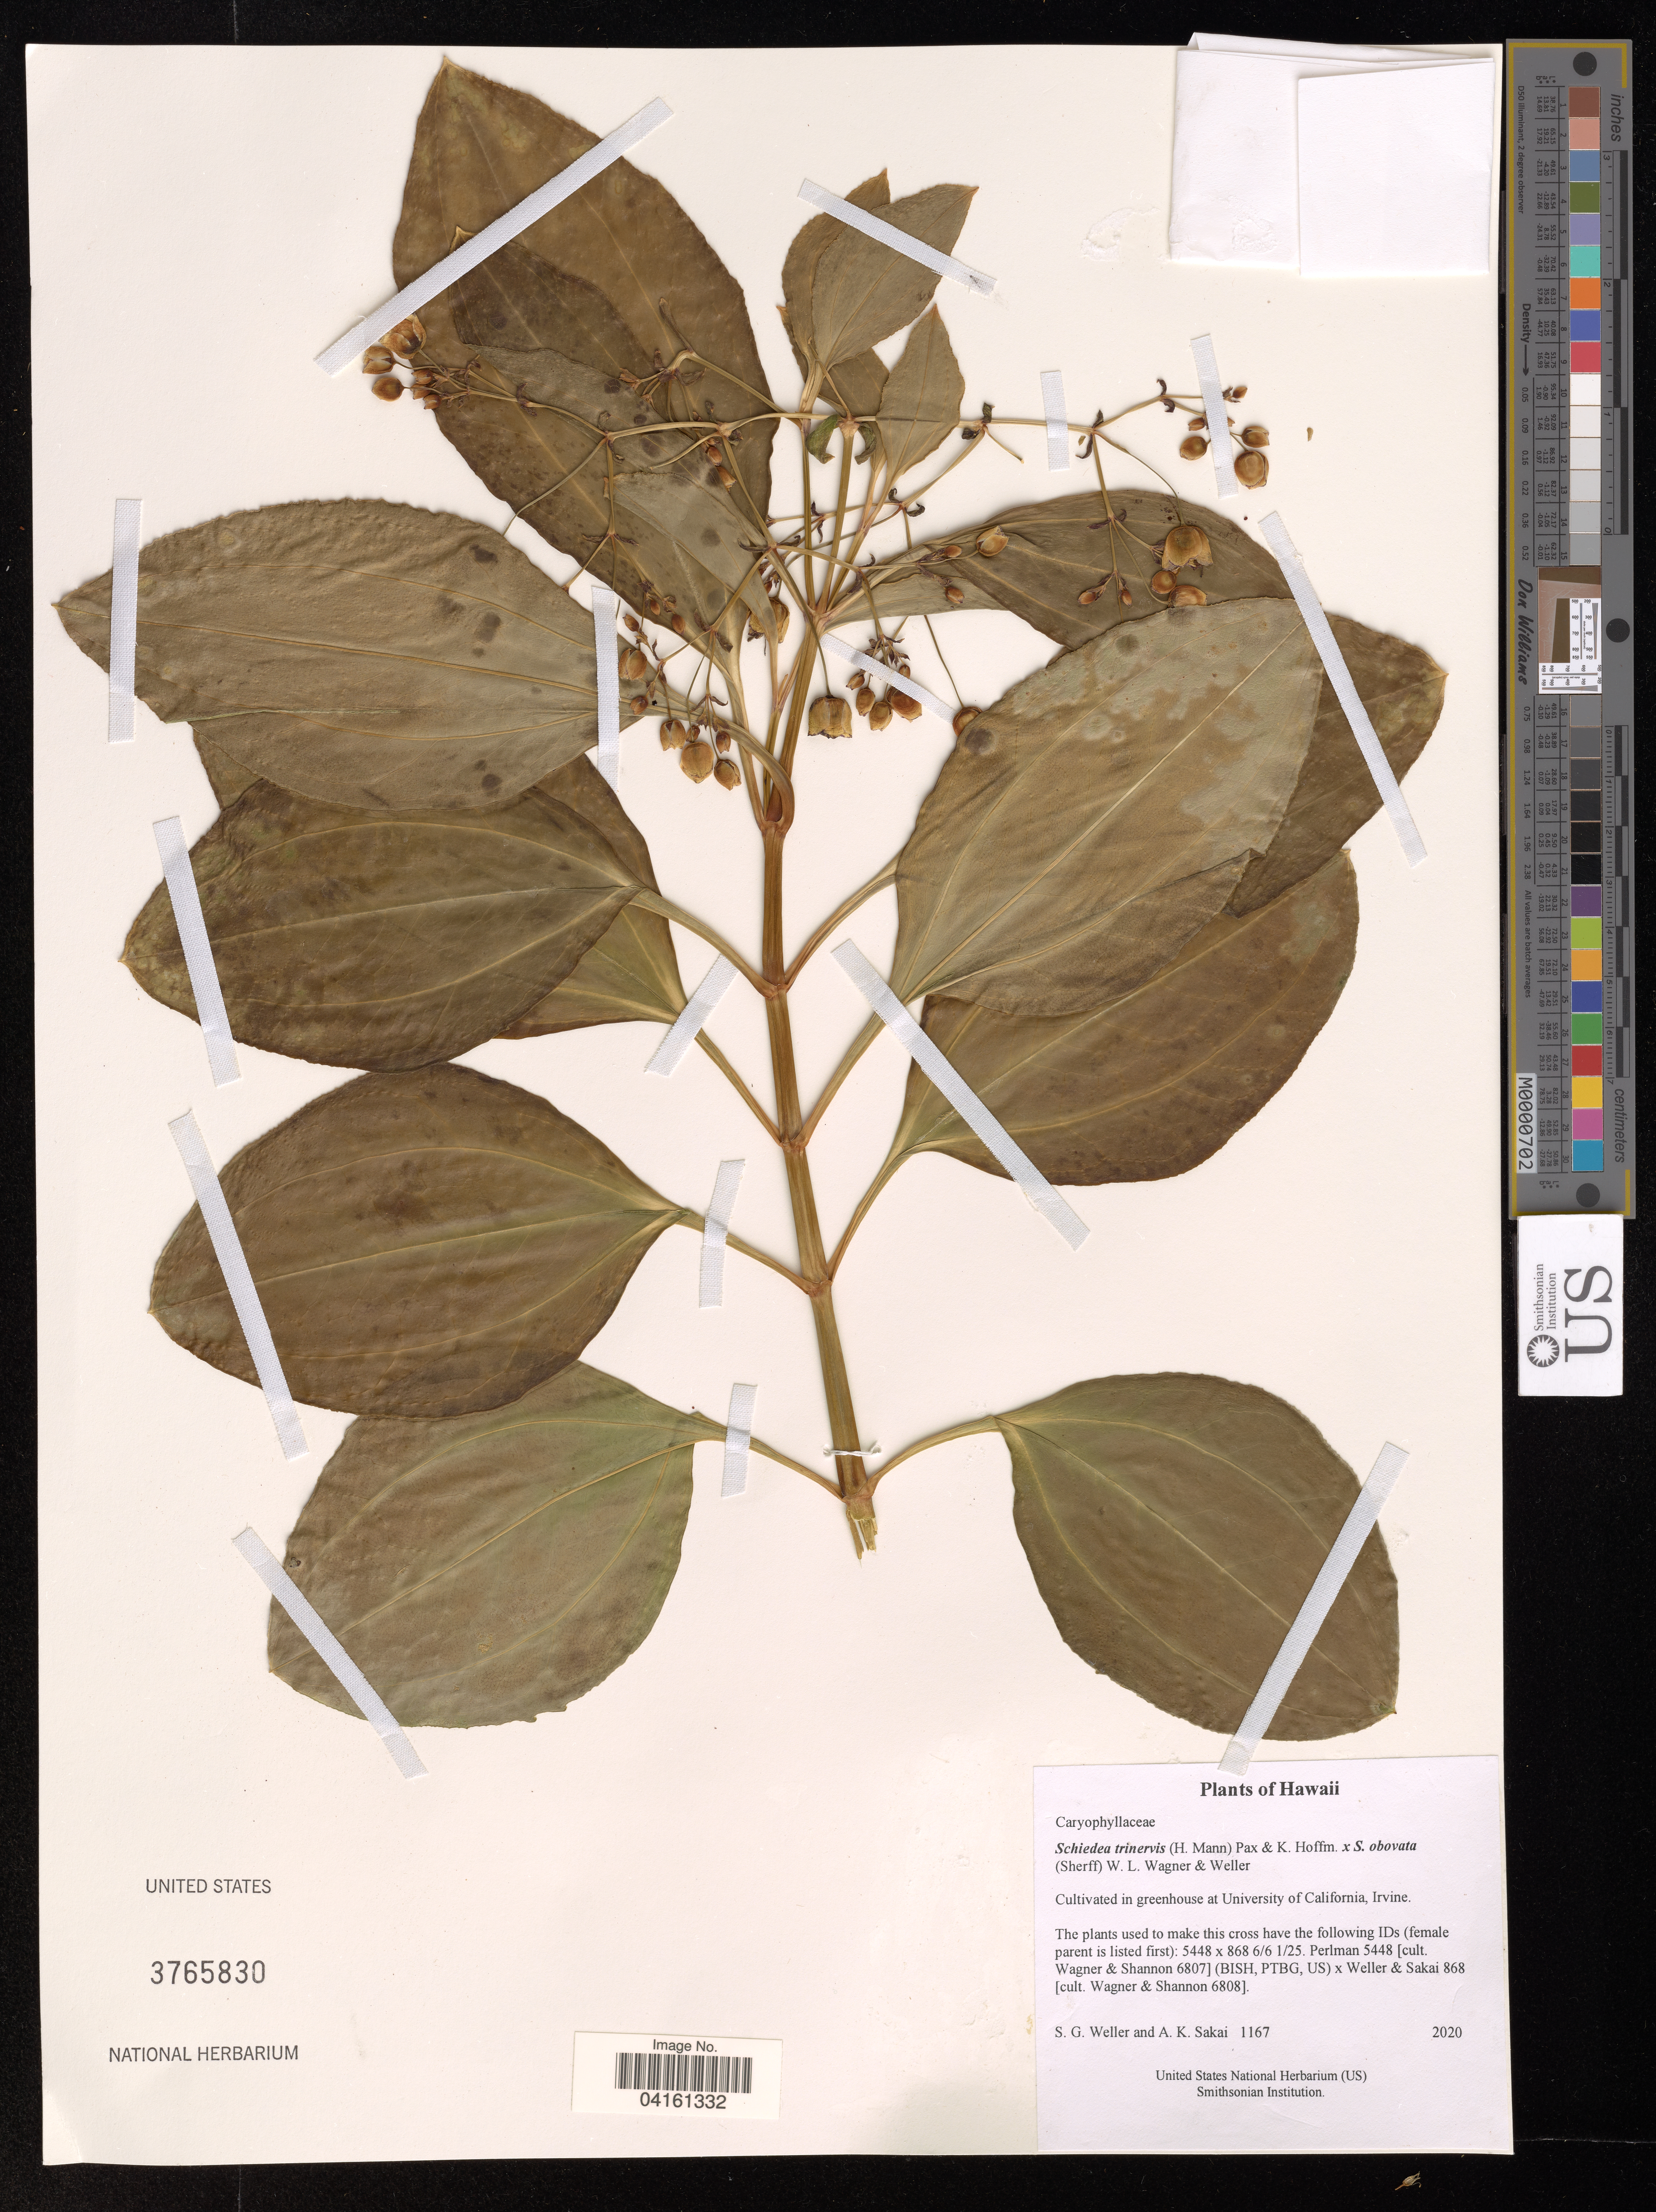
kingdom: Plantae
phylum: Tracheophyta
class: Magnoliopsida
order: Caryophyllales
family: Caryophyllaceae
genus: Schiedea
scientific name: Schiedea obovata x S. trinervis (H. Mann) Pax & K. Hoffm.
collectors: S. G. Weller & A. Sakai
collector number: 1167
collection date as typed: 2020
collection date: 2020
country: United States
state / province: California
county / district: Orange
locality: Cultivated in greenhouse at University of California, Irvine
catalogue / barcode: US 3765830